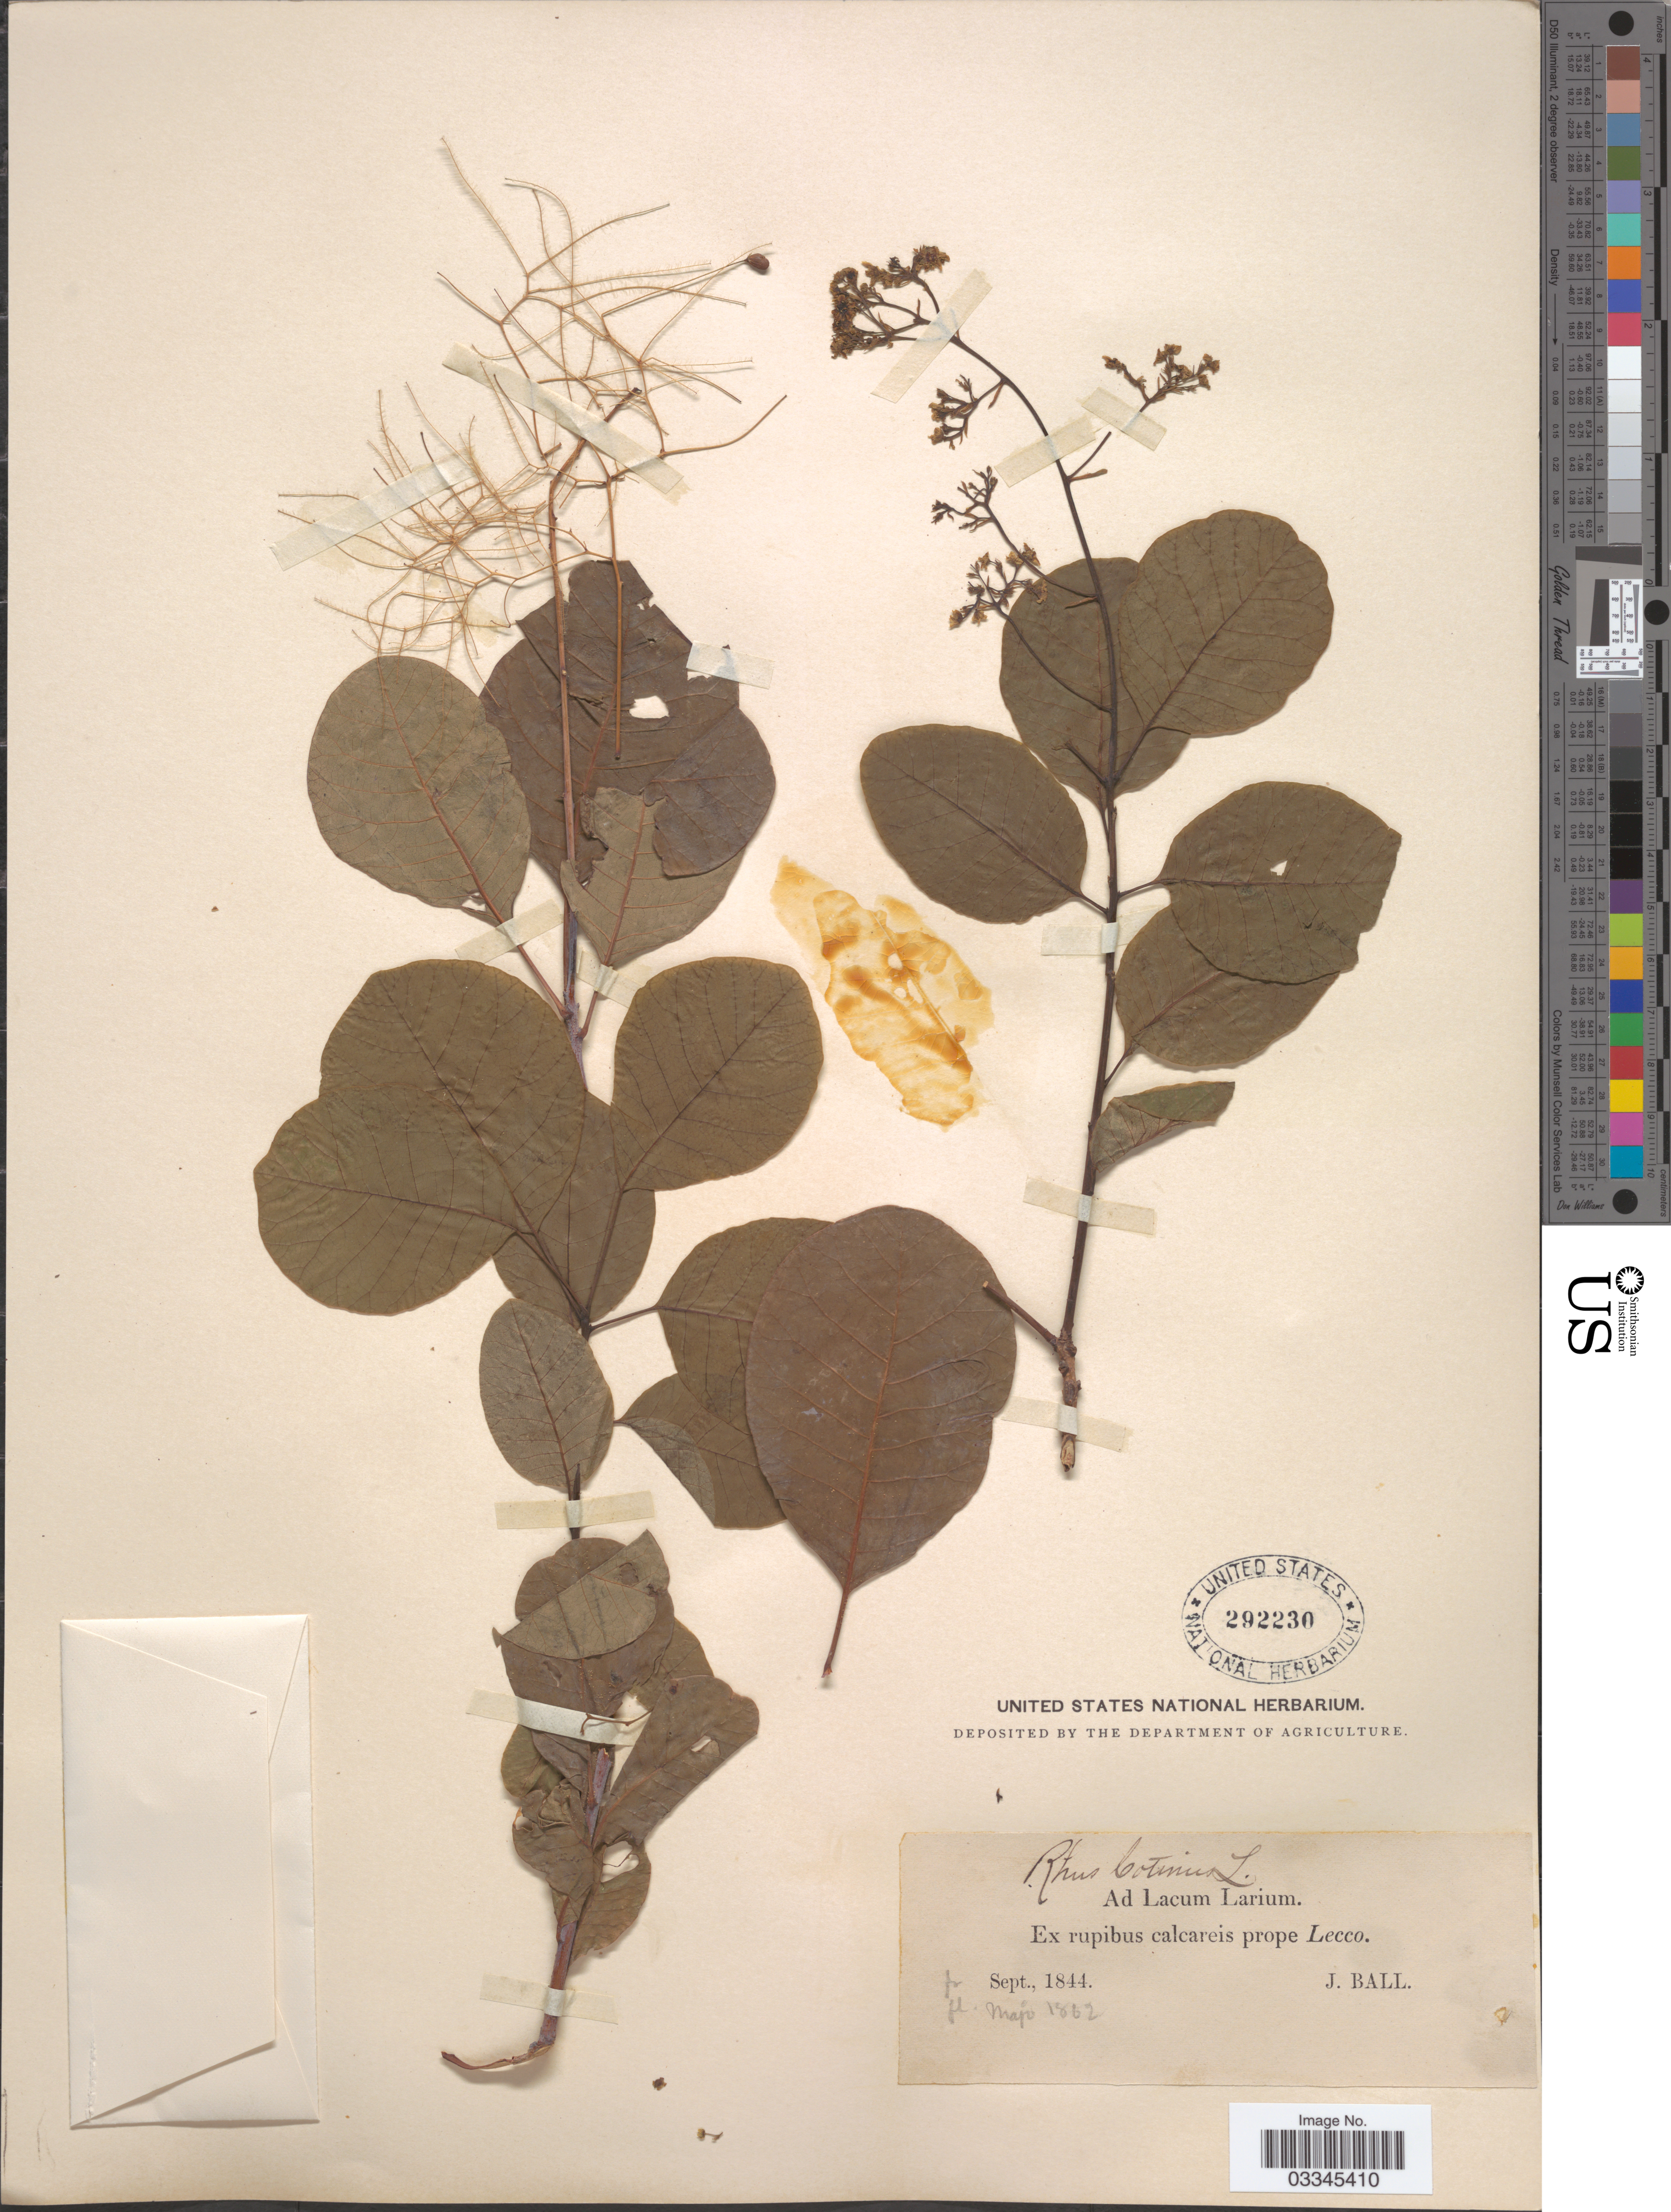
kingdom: Plantae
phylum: Tracheophyta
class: Magnoliopsida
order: Sapindales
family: Anacardiaceae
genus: Cotinus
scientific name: Cotinus coggygria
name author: Scop.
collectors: J. Ball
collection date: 1844-09/1862-05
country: Italy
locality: Ex rupibus calcareis prope Lecco.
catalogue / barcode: US 272230